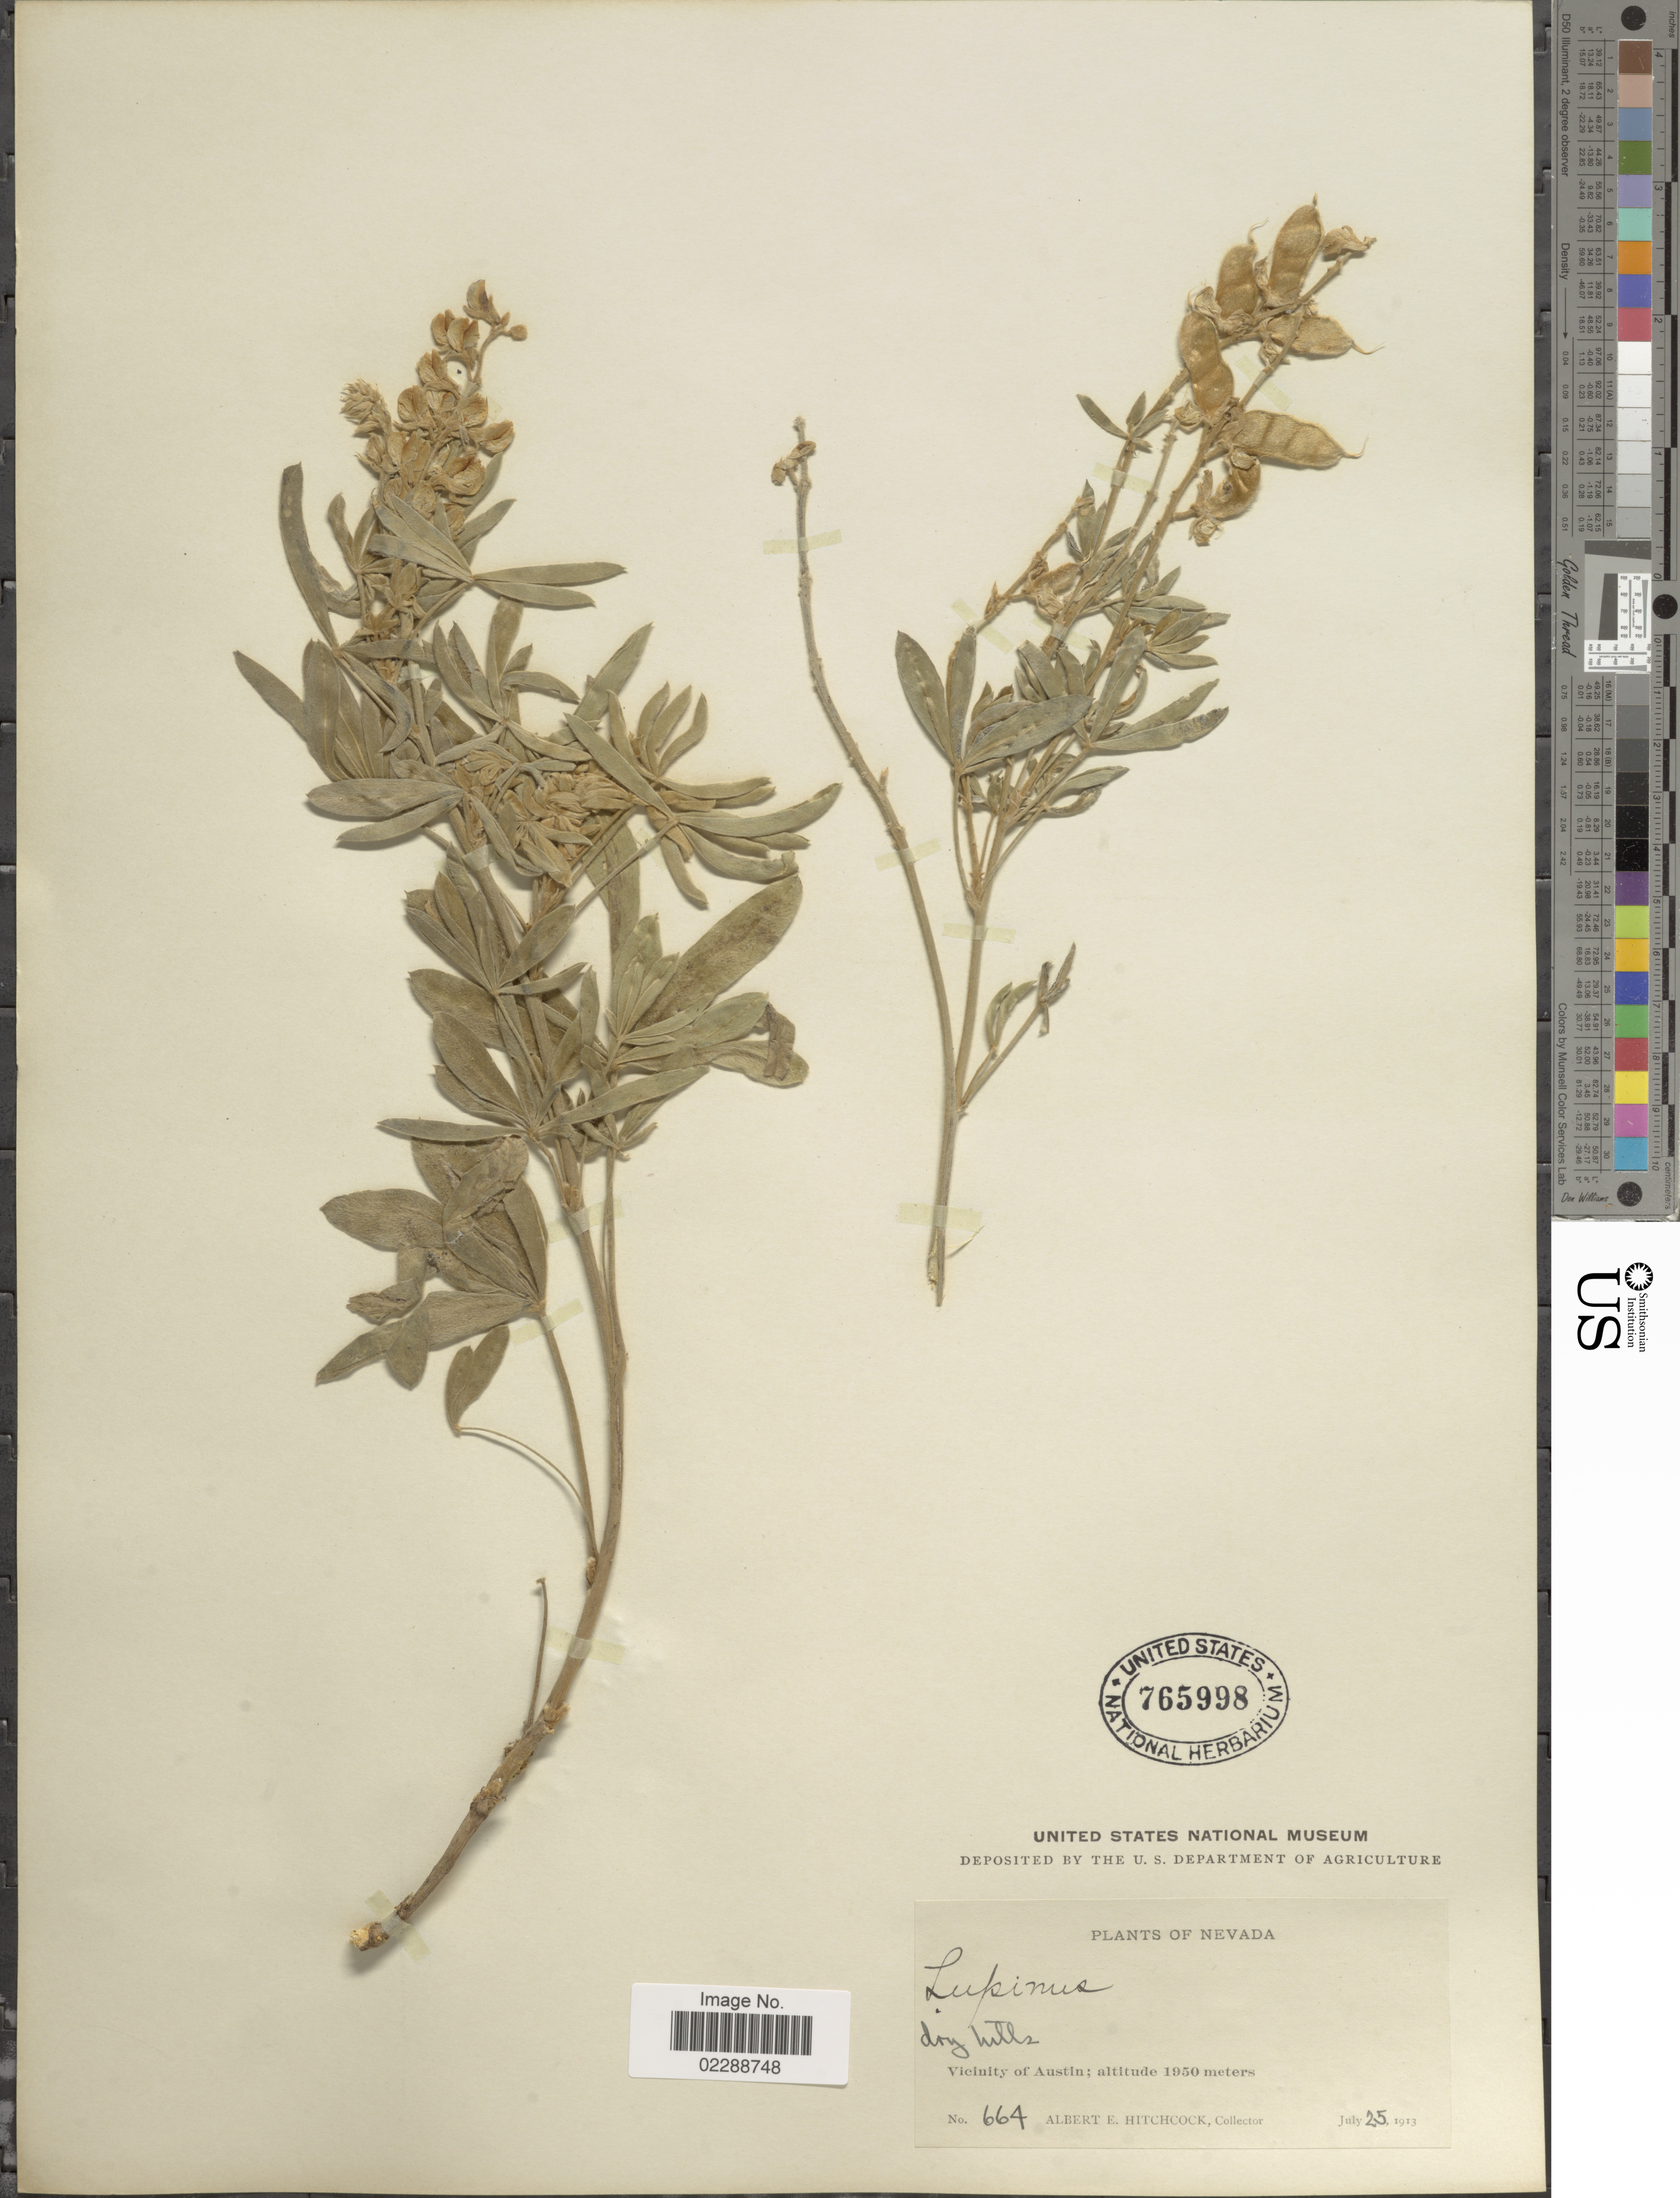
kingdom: Plantae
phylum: Tracheophyta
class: Magnoliopsida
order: Fabales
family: Fabaceae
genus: Lupinus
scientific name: Lupinus sp.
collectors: A. Hitchcock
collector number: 664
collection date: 1913-07-25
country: United States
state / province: Nevada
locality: Vicinity of Austin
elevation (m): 1950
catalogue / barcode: US 765998